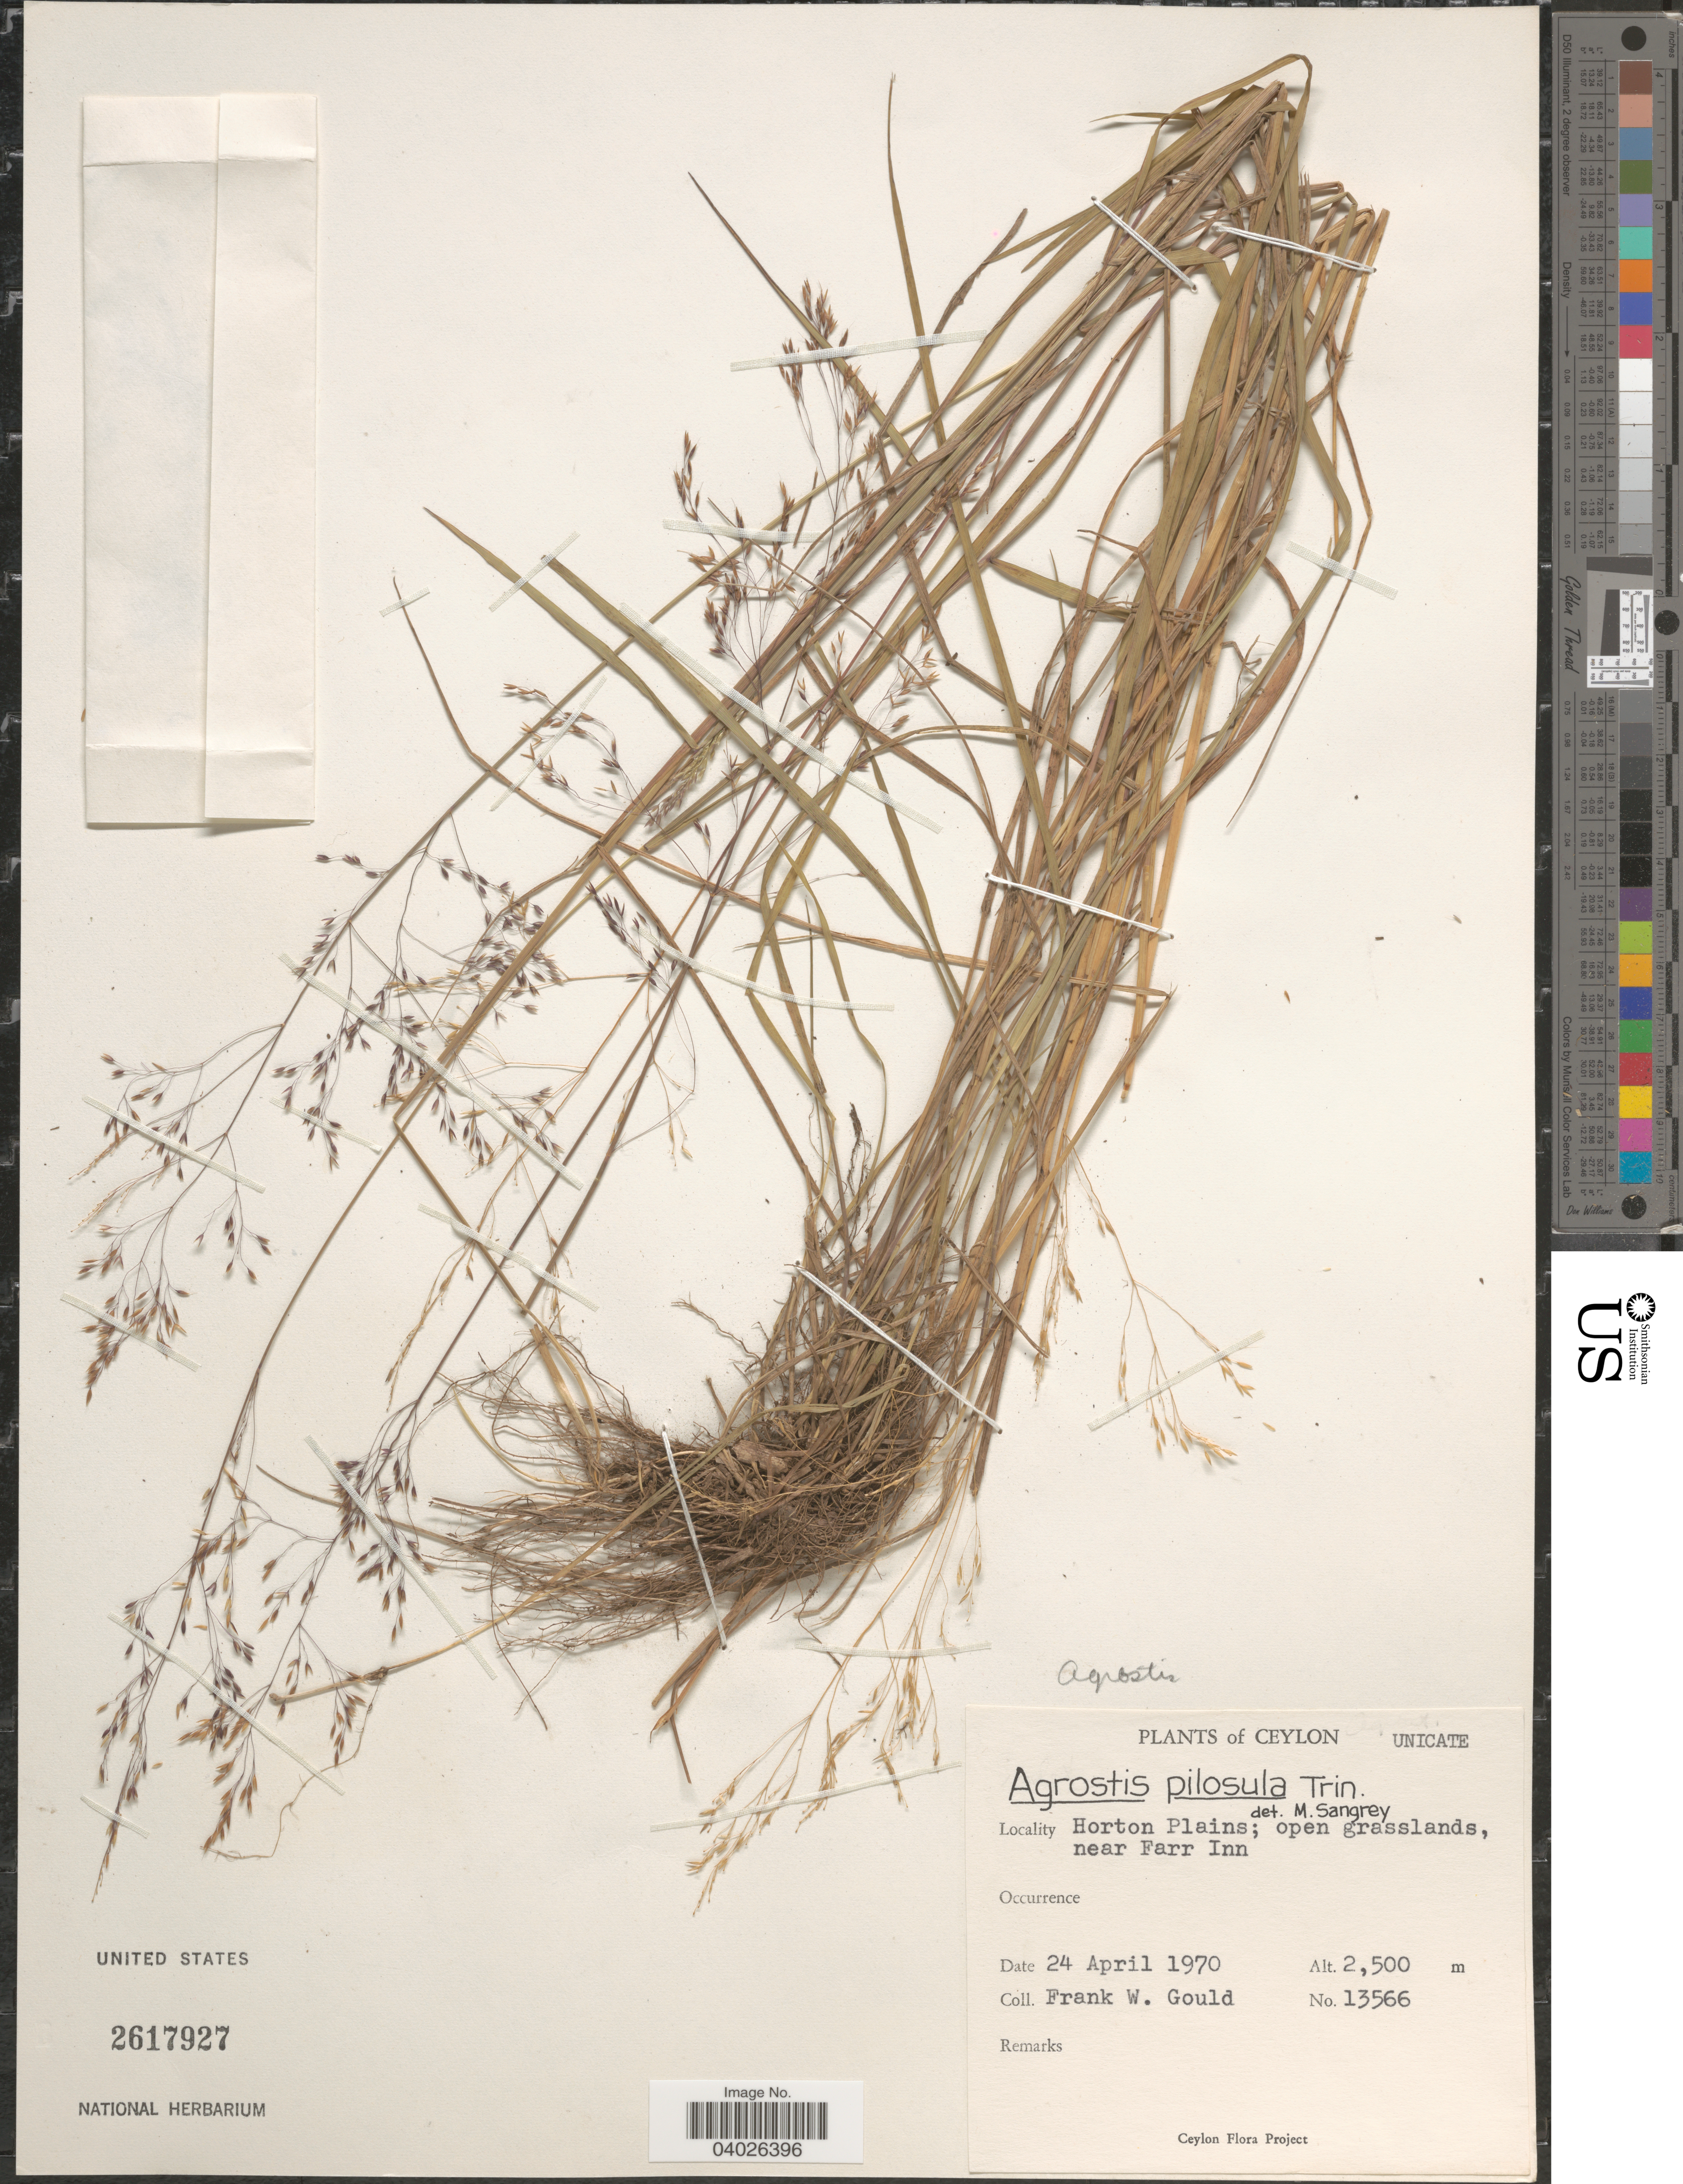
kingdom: Plantae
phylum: Tracheophyta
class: Liliopsida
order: Poales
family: Poaceae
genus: Agrostis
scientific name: Agrostis pilosula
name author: Trin.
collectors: F. W. Gould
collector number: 13566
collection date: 1970-04-24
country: Sri Lanka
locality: Ceylon. Horton Plains; open grasslands, near Farr Inn.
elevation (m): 2500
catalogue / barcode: US 2617927